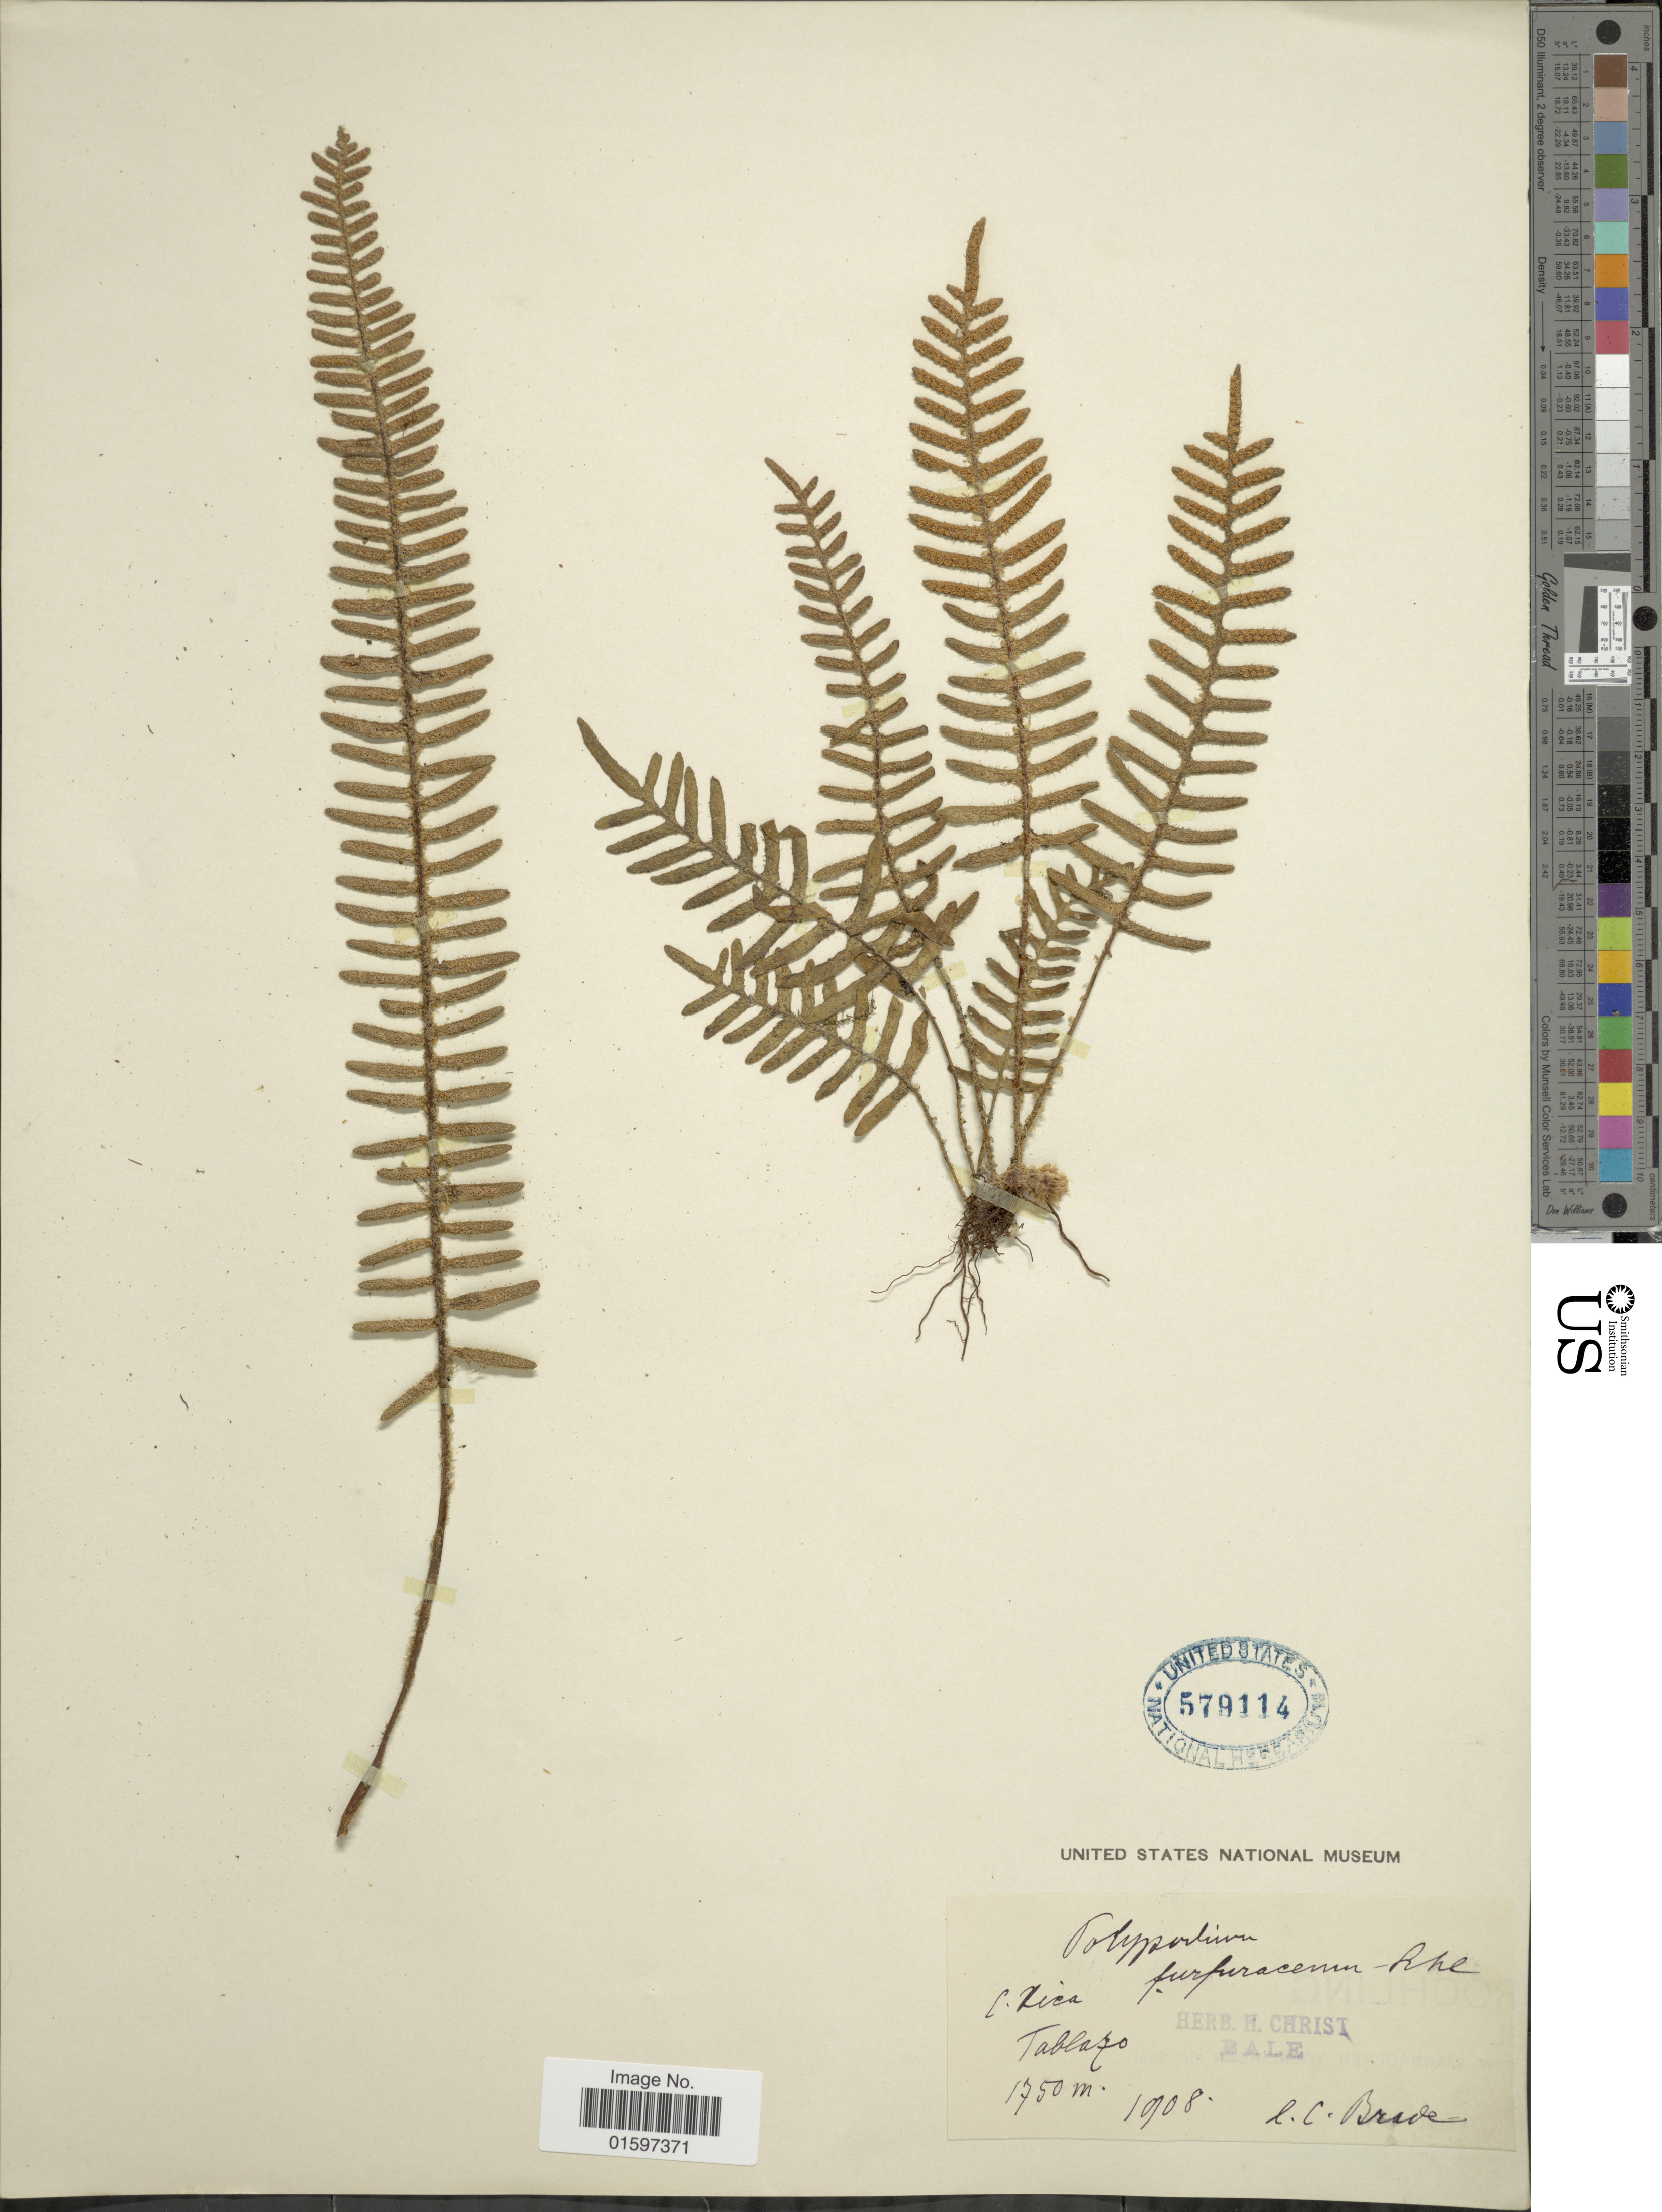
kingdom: Plantae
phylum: Tracheophyta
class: Polypodiopsida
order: Polypodiales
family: Polypodiaceae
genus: Pleopeltis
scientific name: Pleopeltis furfuracea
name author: (Schltdl. & Cham.) A.R. Sm. & Tejero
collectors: C. Brade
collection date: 1908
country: Costa Rica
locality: Tablazo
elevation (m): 1750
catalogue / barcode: US 579114